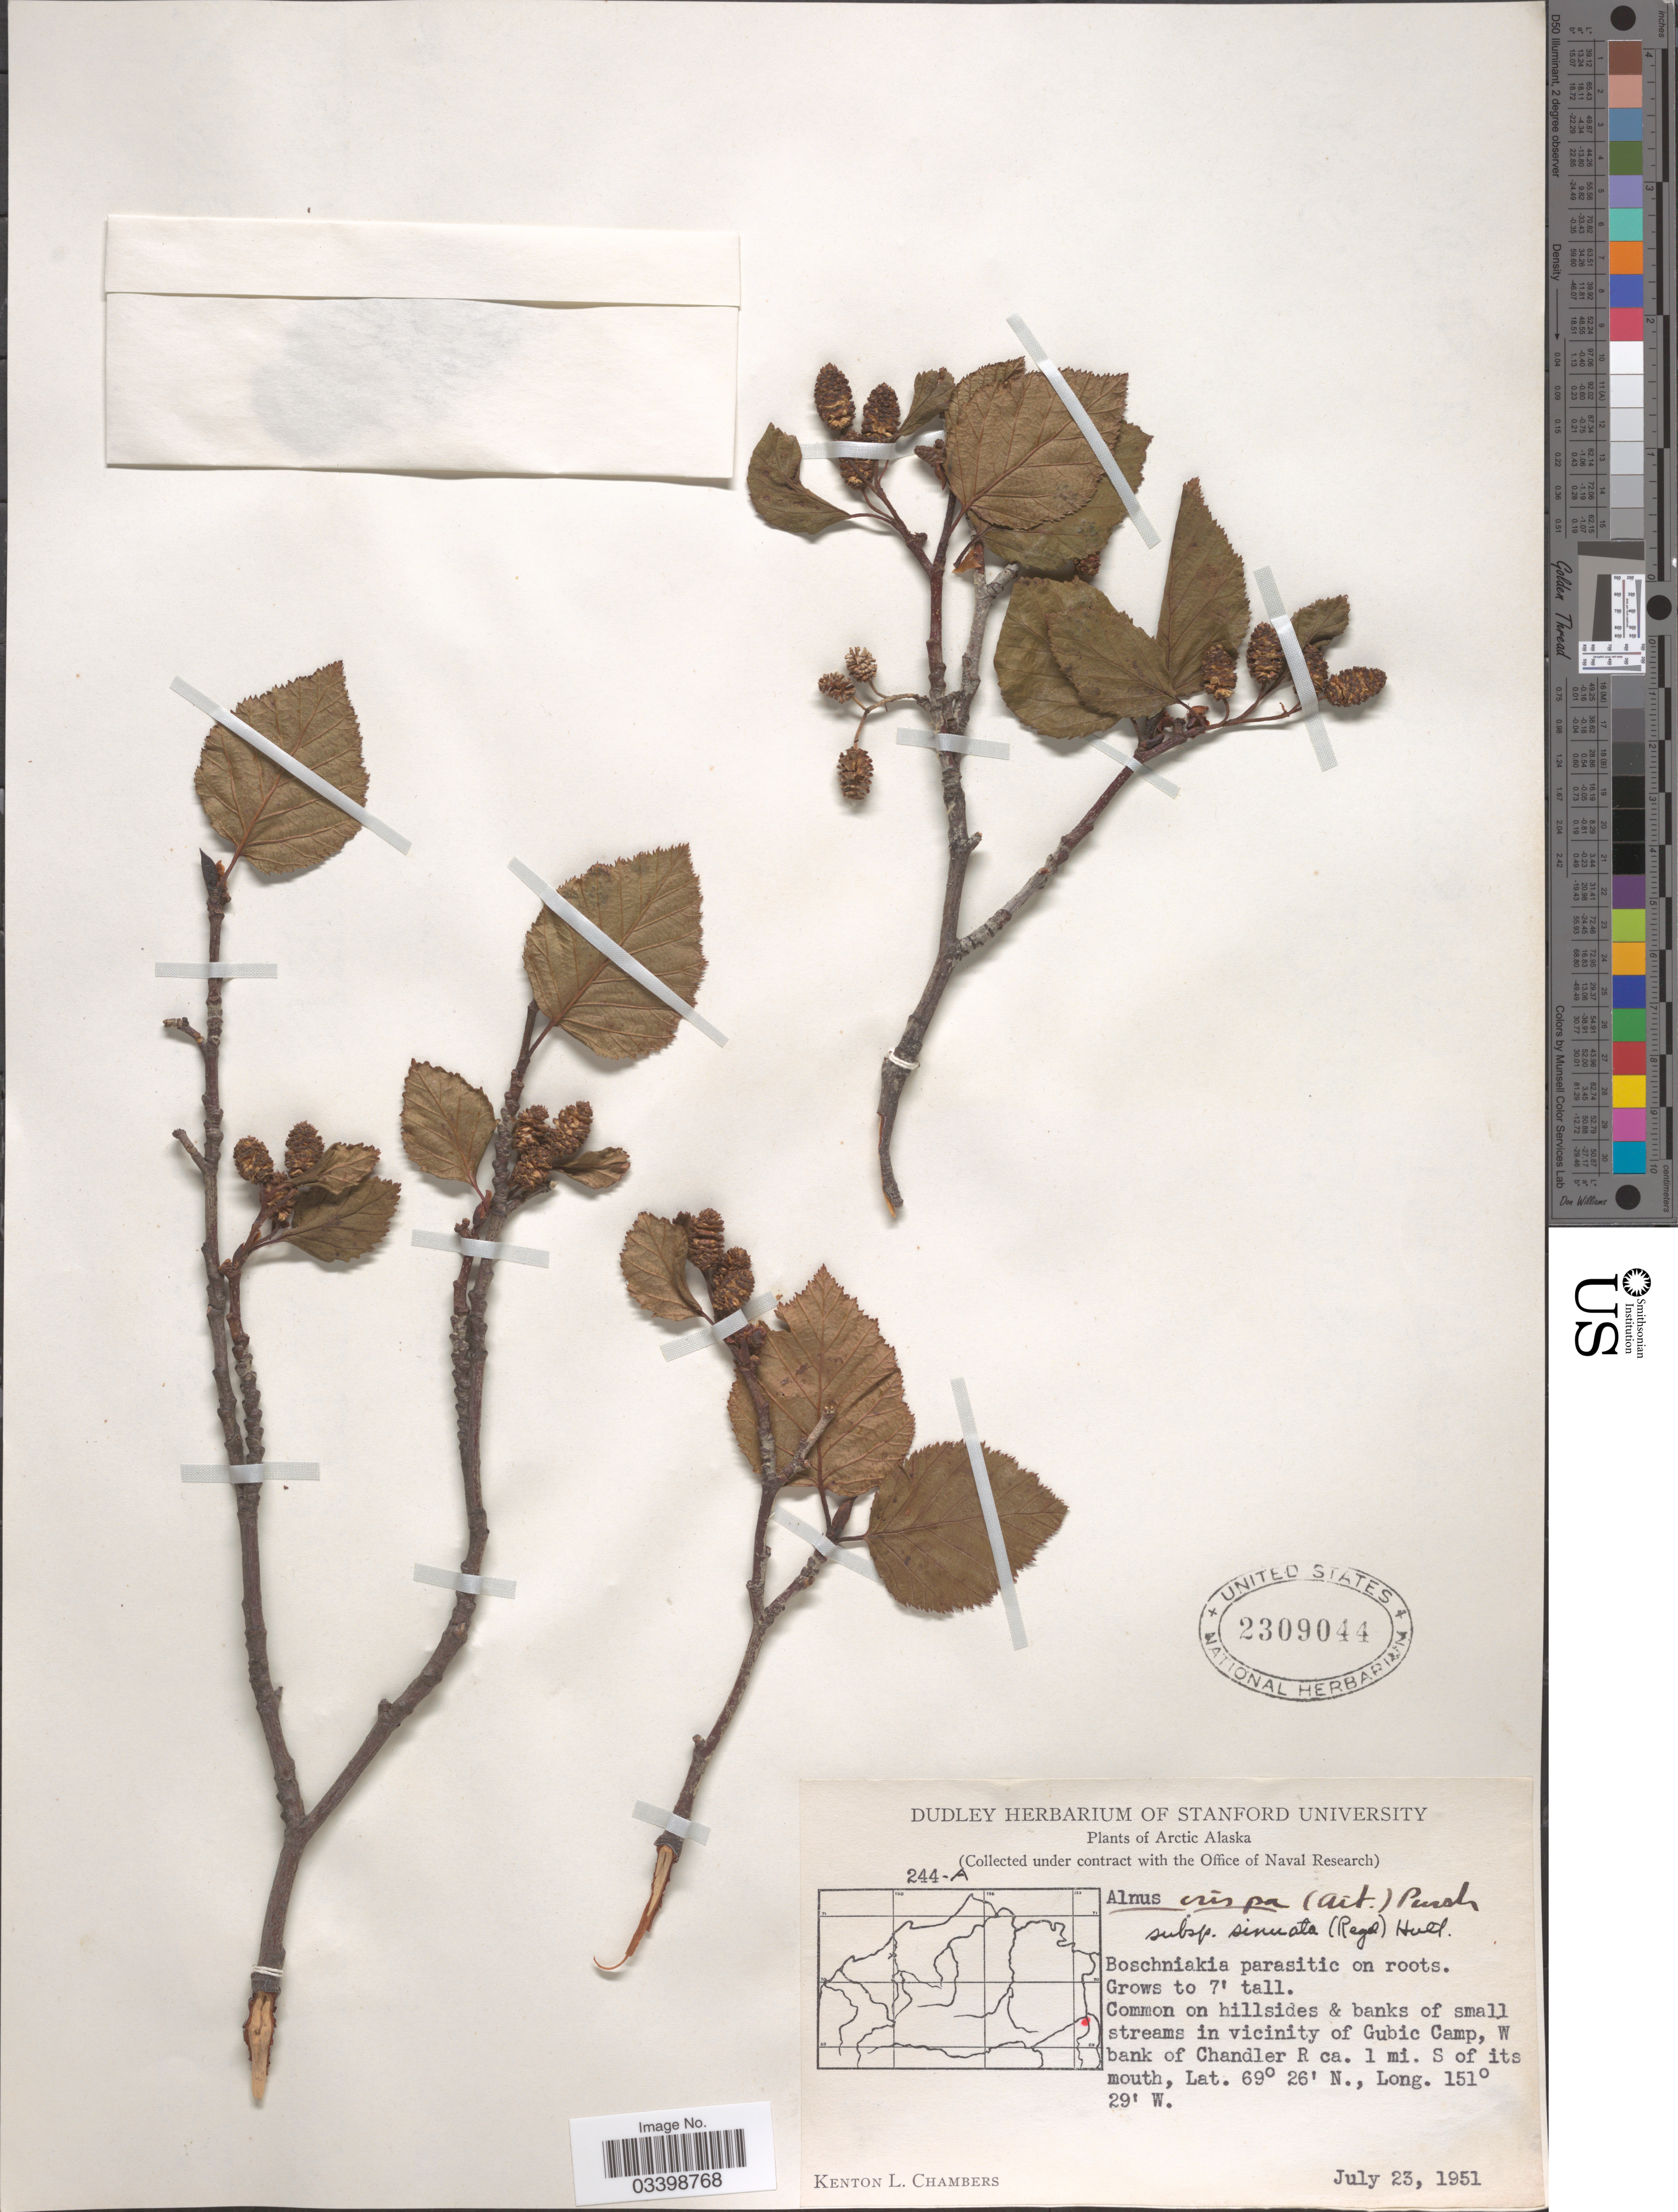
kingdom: Plantae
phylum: Tracheophyta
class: Magnoliopsida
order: Fagales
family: Betulaceae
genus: Alnus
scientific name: Alnus viridis subsp. sinuata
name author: Regel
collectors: K. L. Chambers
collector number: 244-A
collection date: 1951-07-23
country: United States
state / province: Alaska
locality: Arctic Alaska. Common on hillsides & banks of small streams in vicinity of Gubic Camp, W bank of Chandler R ca. 1 mi. S of its mouth.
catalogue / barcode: US 2309044